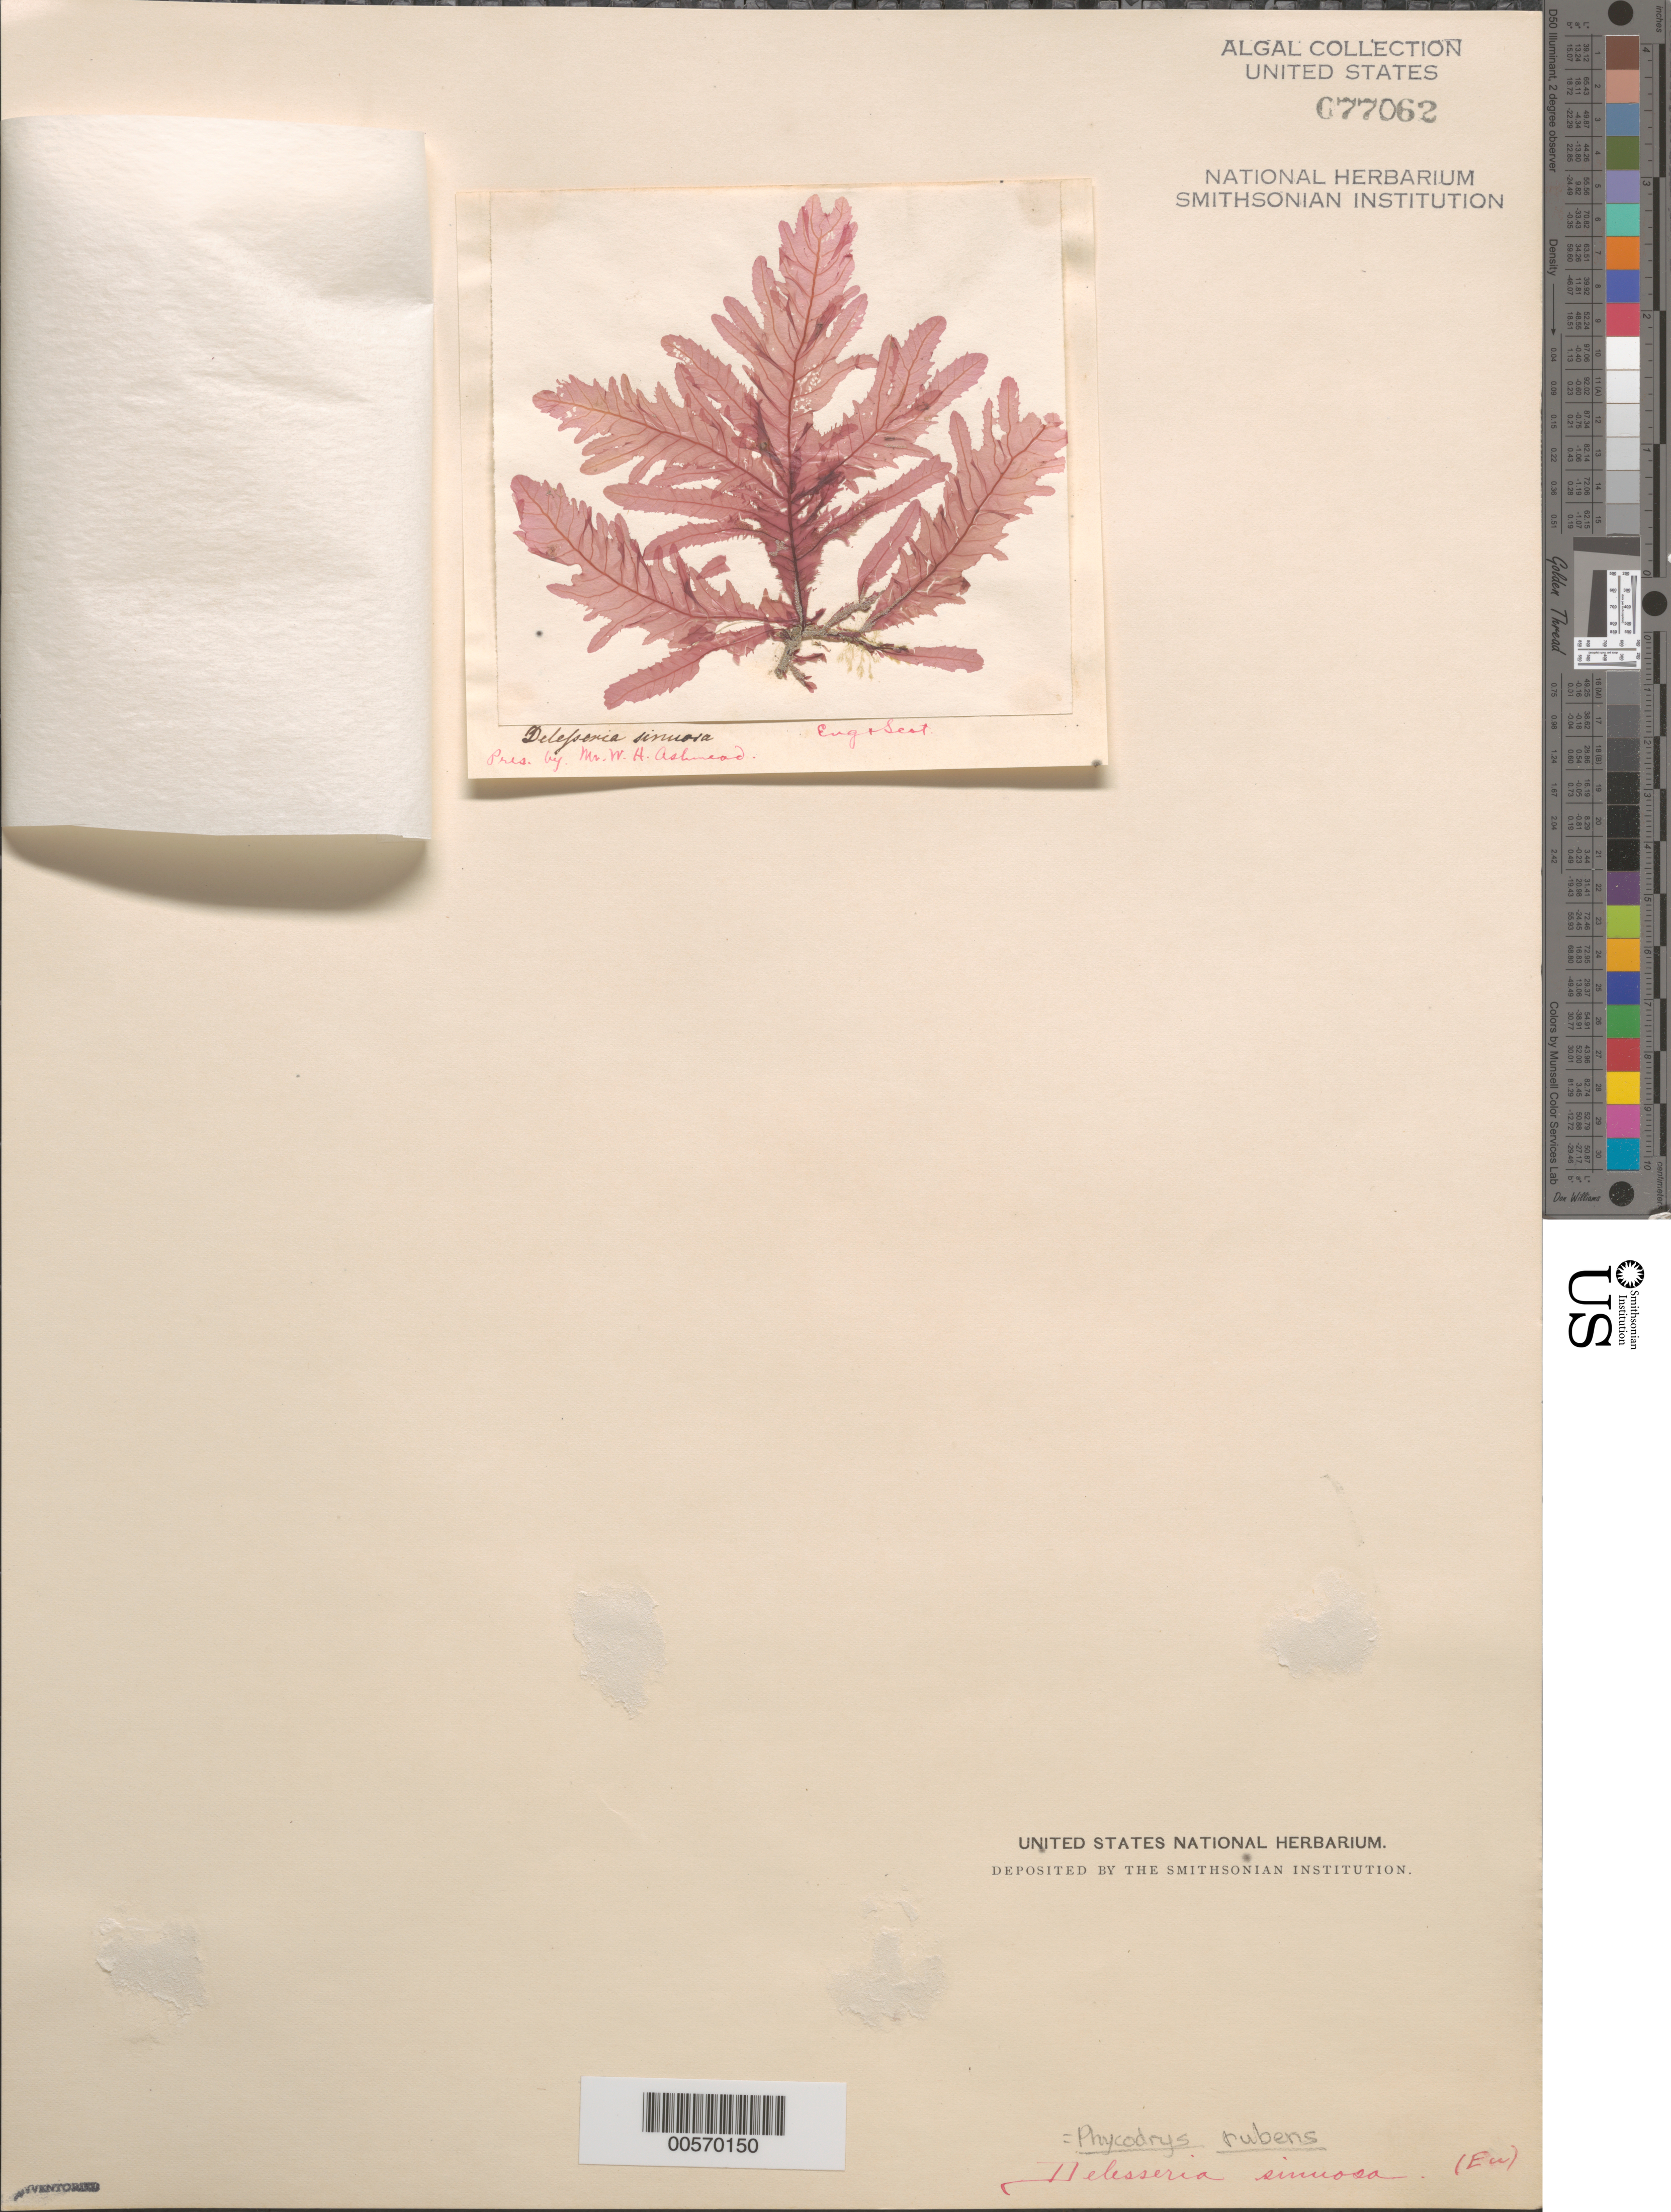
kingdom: Plantae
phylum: Rhodophyta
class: Florideophyceae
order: Ceramiales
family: Delesseriaceae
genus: Phycodrys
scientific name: Phycodrys rubens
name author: (L.) Batters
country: United Kingdom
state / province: England / Scotland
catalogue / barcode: US 77062